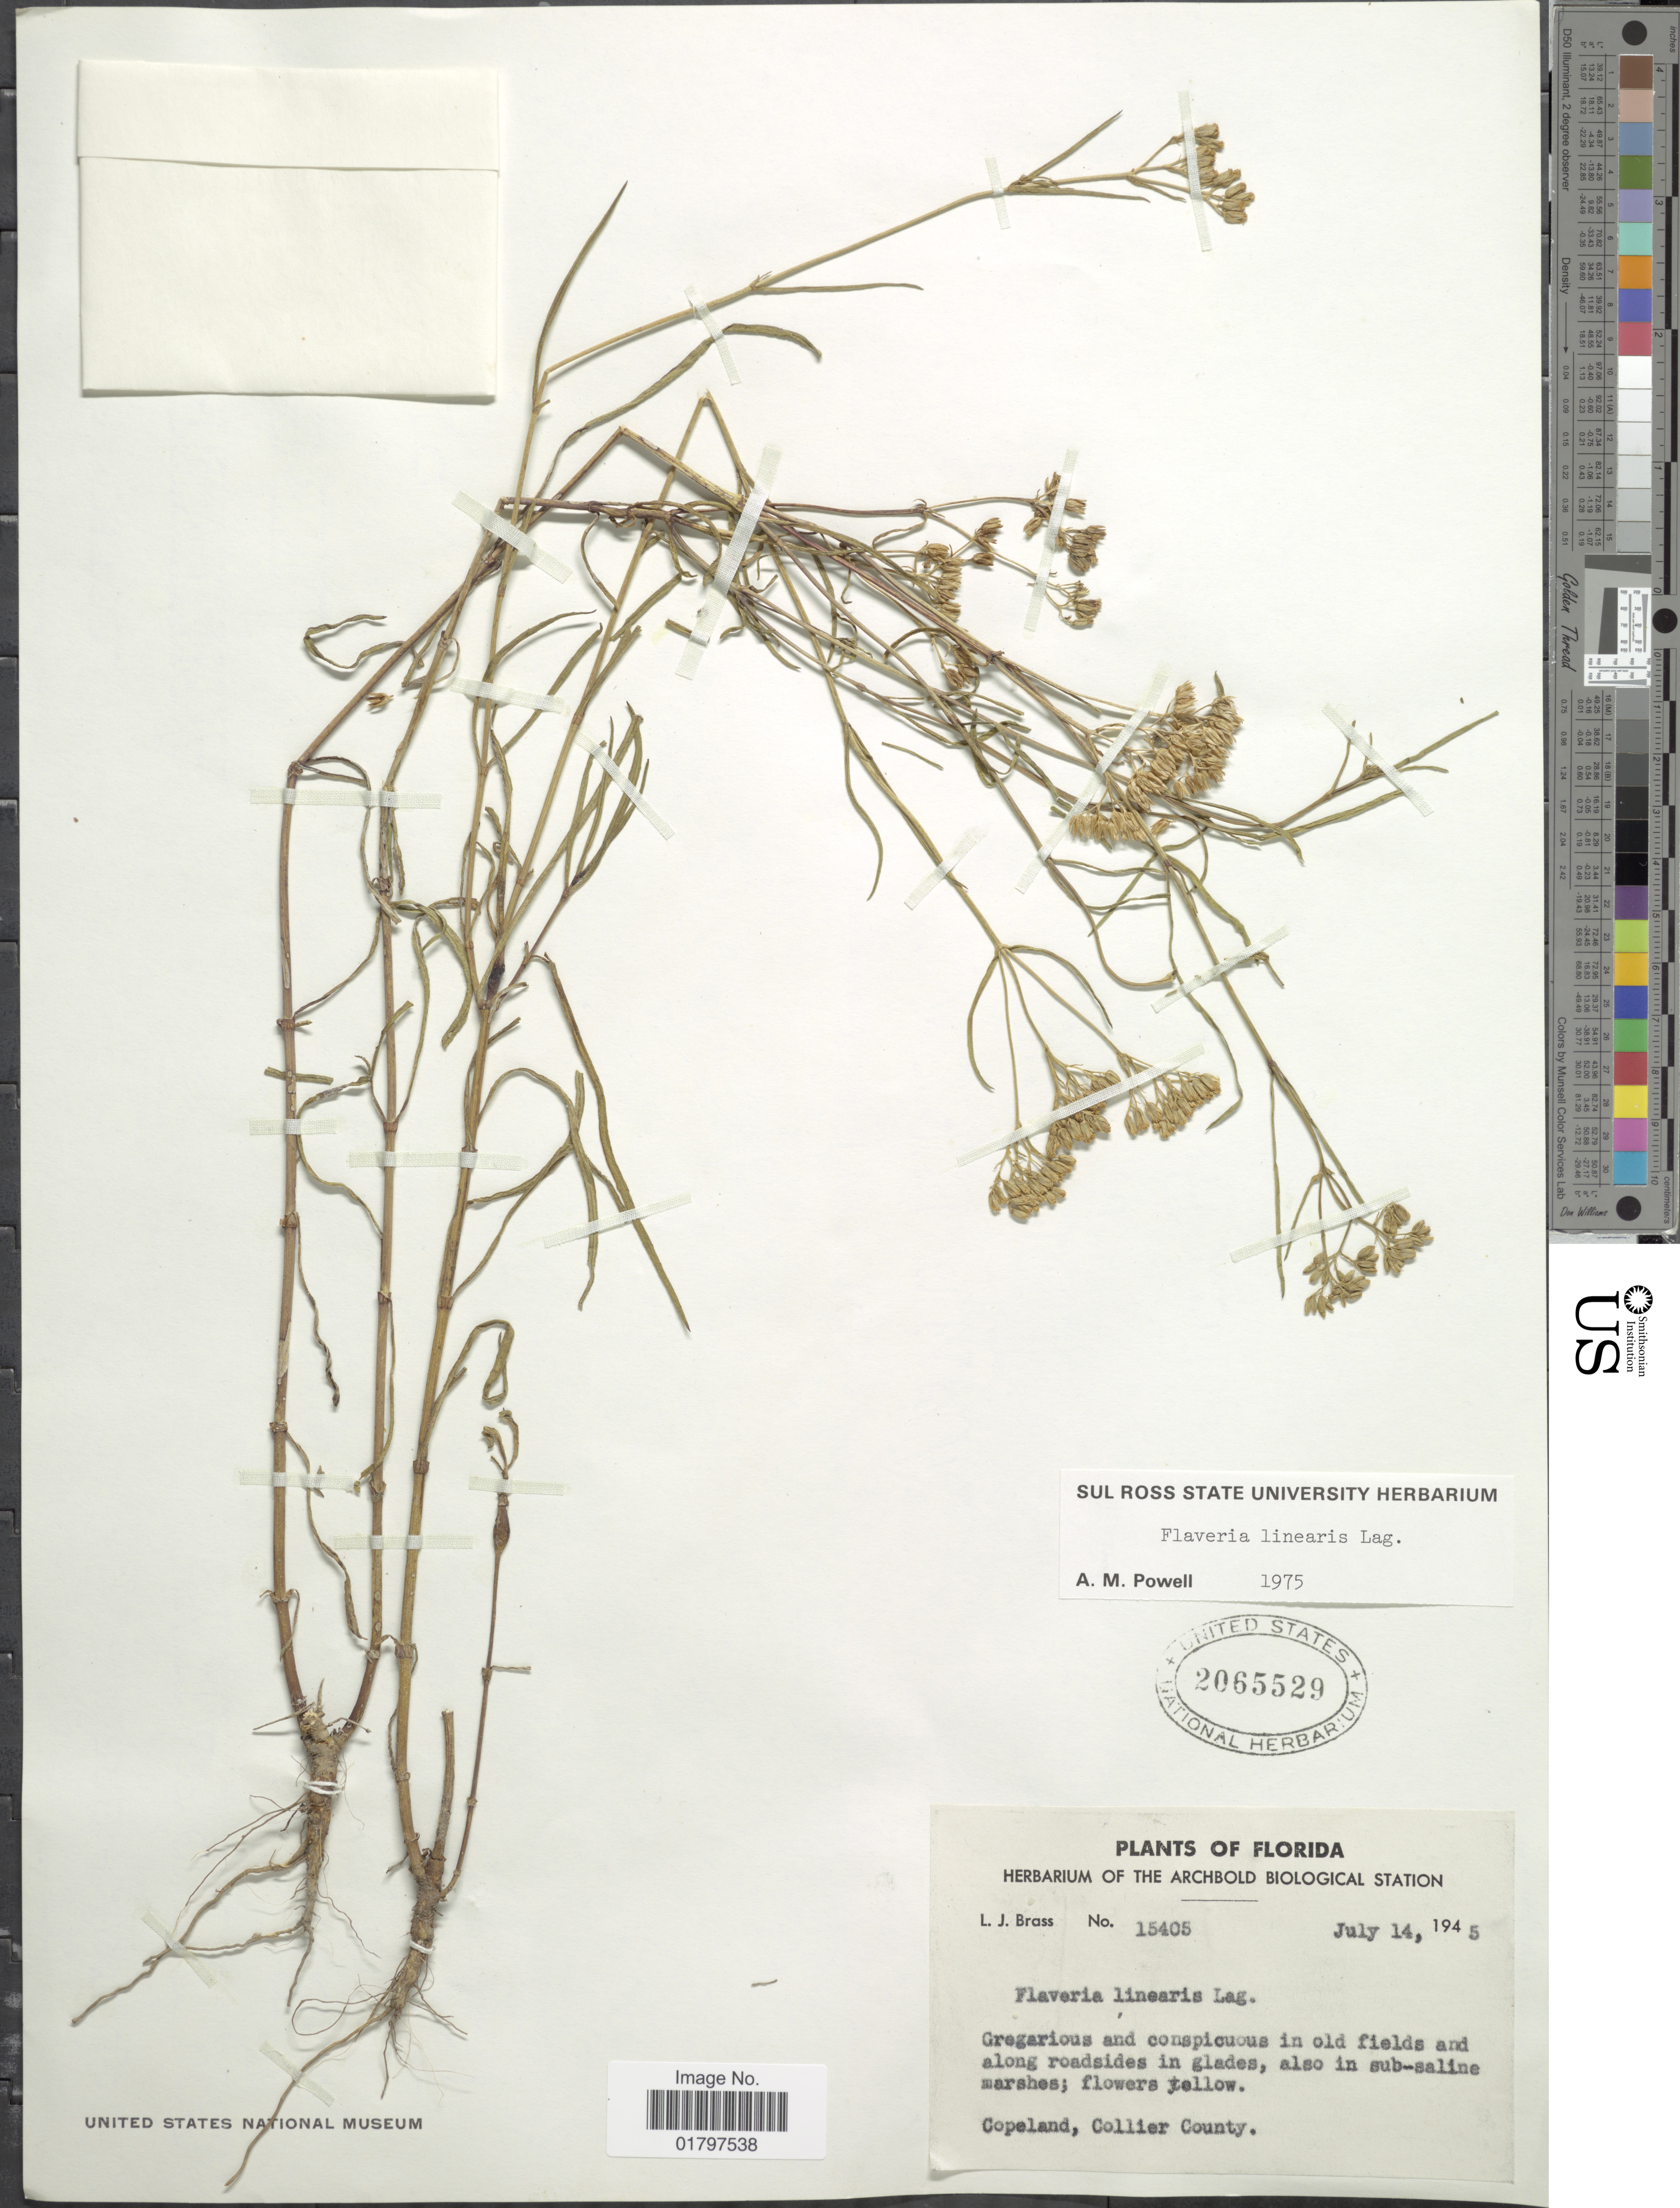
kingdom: Plantae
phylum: Tracheophyta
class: Magnoliopsida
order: Asterales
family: Asteraceae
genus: Flaveria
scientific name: Flaveria linearis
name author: Lag.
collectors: L. J. Brass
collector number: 15405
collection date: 1945-07-14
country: United States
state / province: Florida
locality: Copeland, Collier County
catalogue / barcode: US 2065529